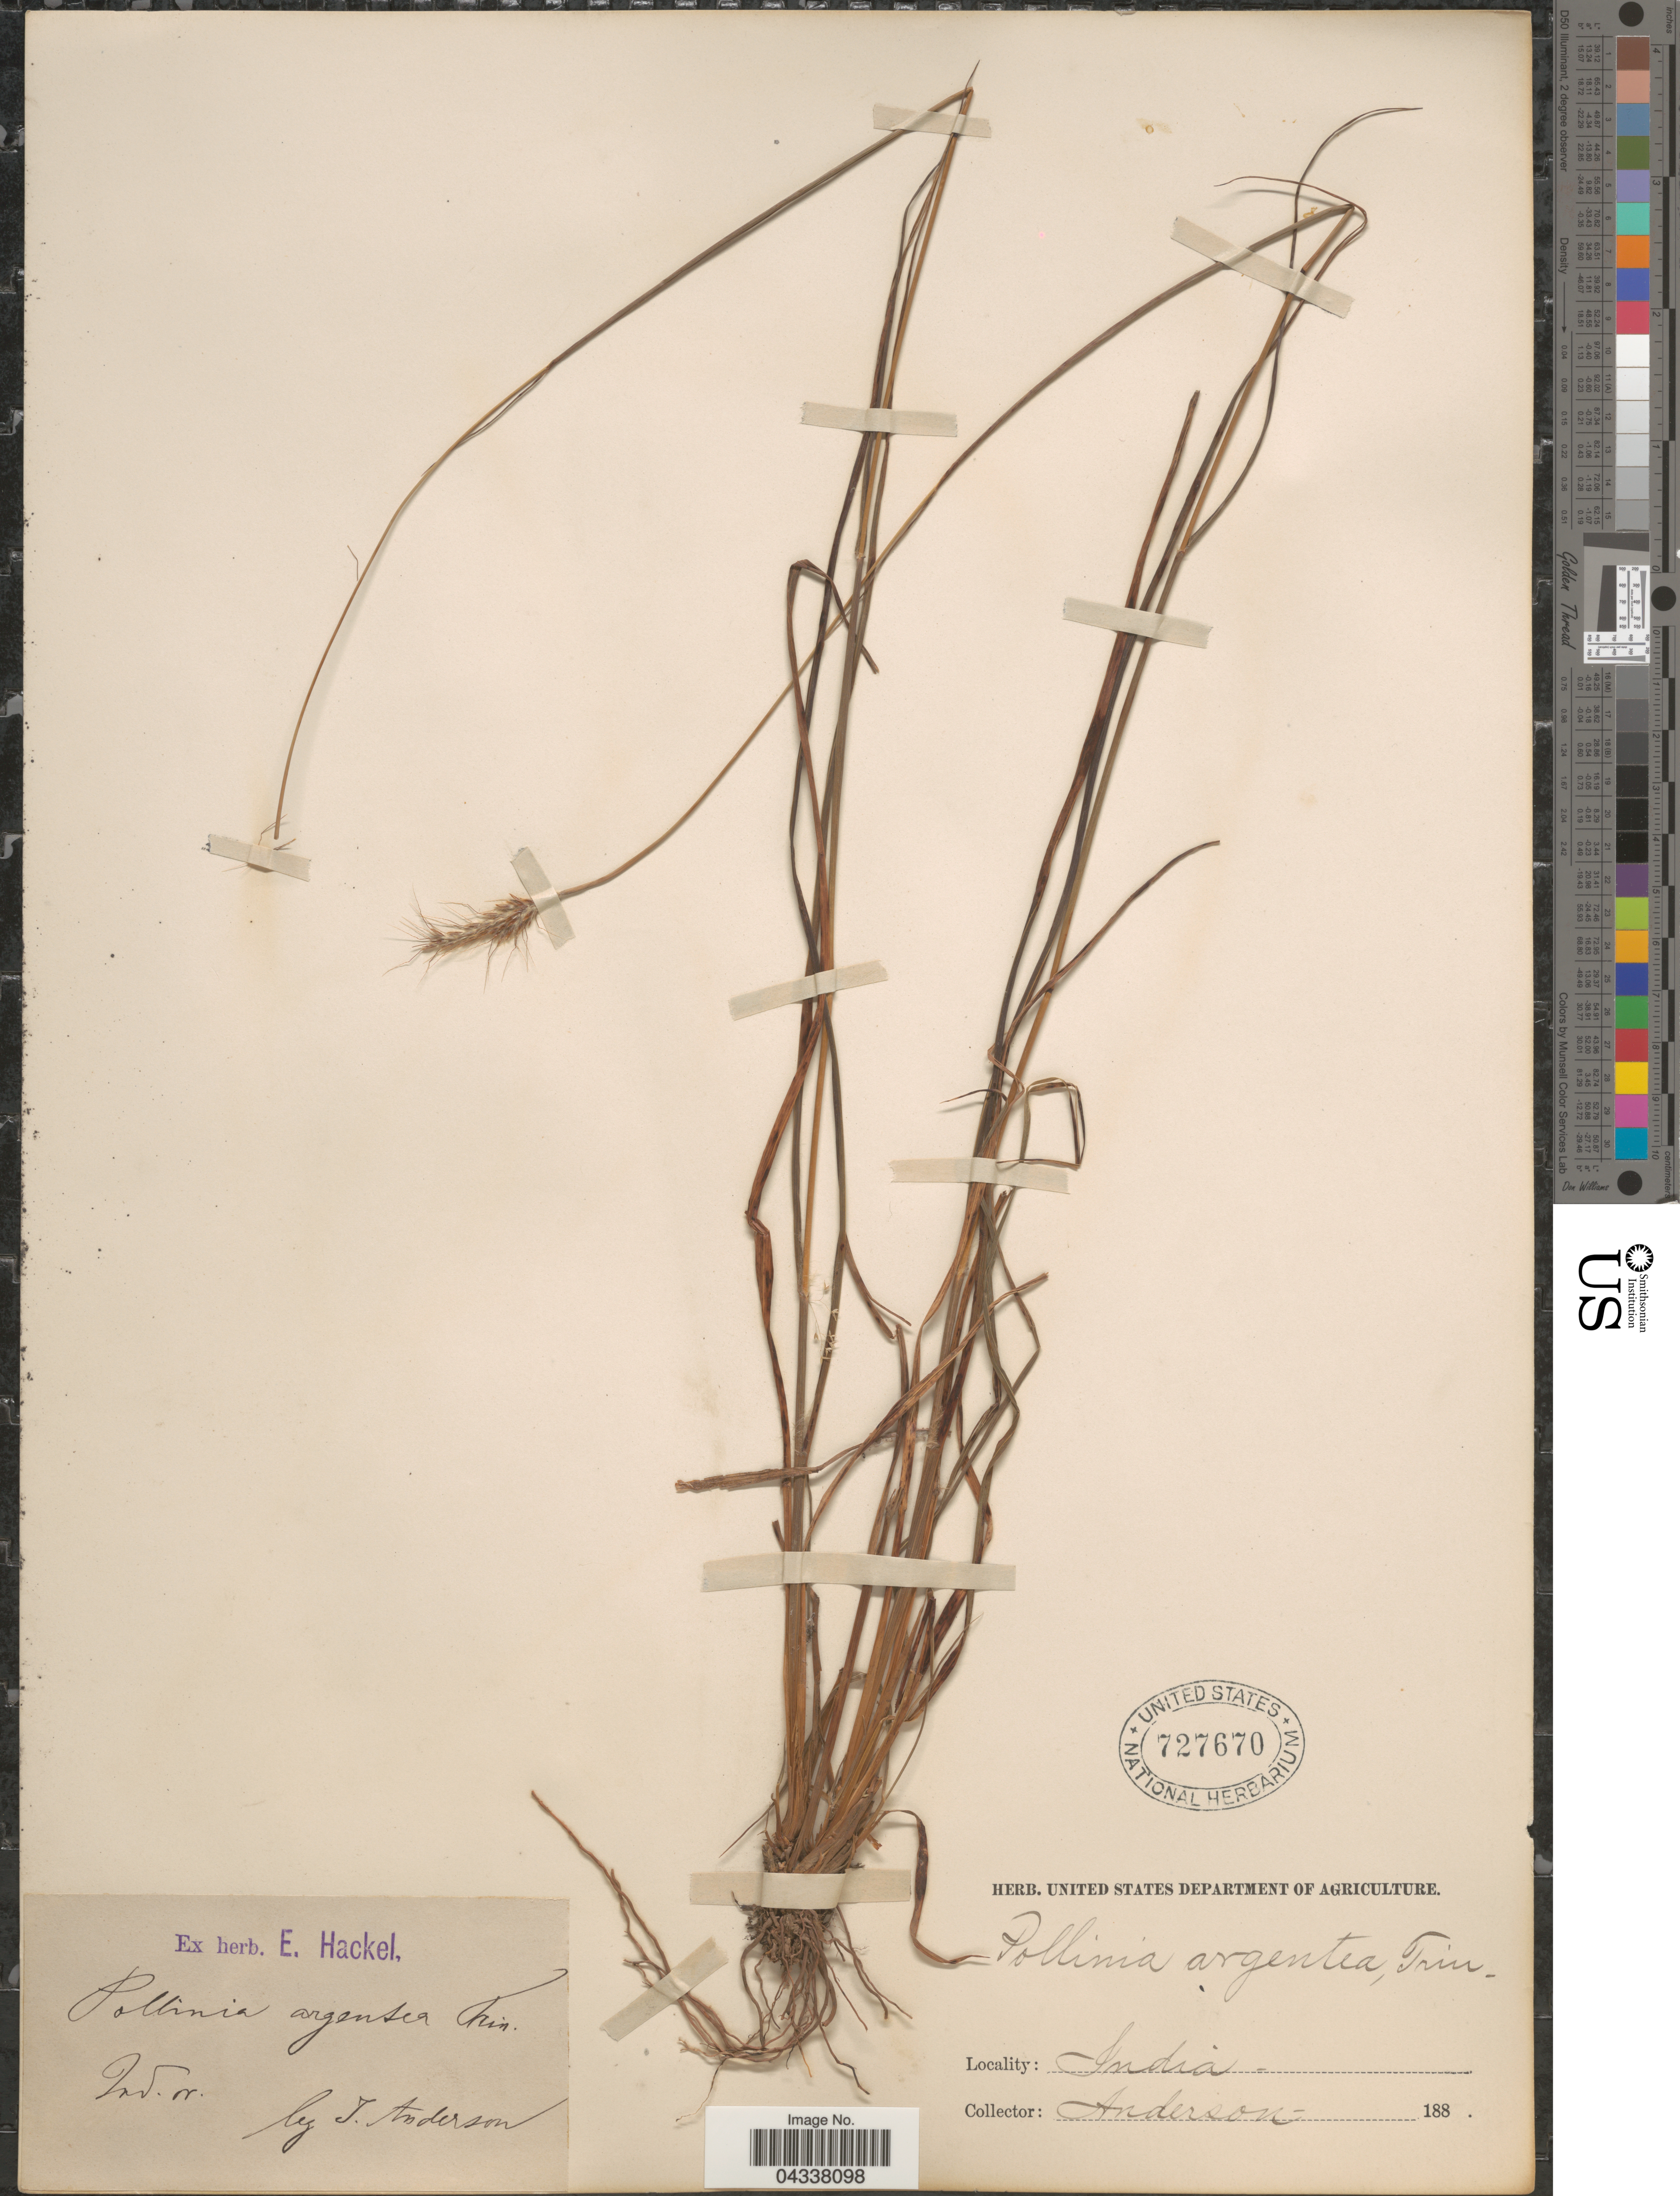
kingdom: Plantae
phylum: Tracheophyta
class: Liliopsida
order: Poales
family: Poaceae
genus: Pseudopogonatherum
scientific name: Pseudopogonatherum trispicatum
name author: (Schult.) Ohwi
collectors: T. Anderson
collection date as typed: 188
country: India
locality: Ind. or.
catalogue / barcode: US 727670